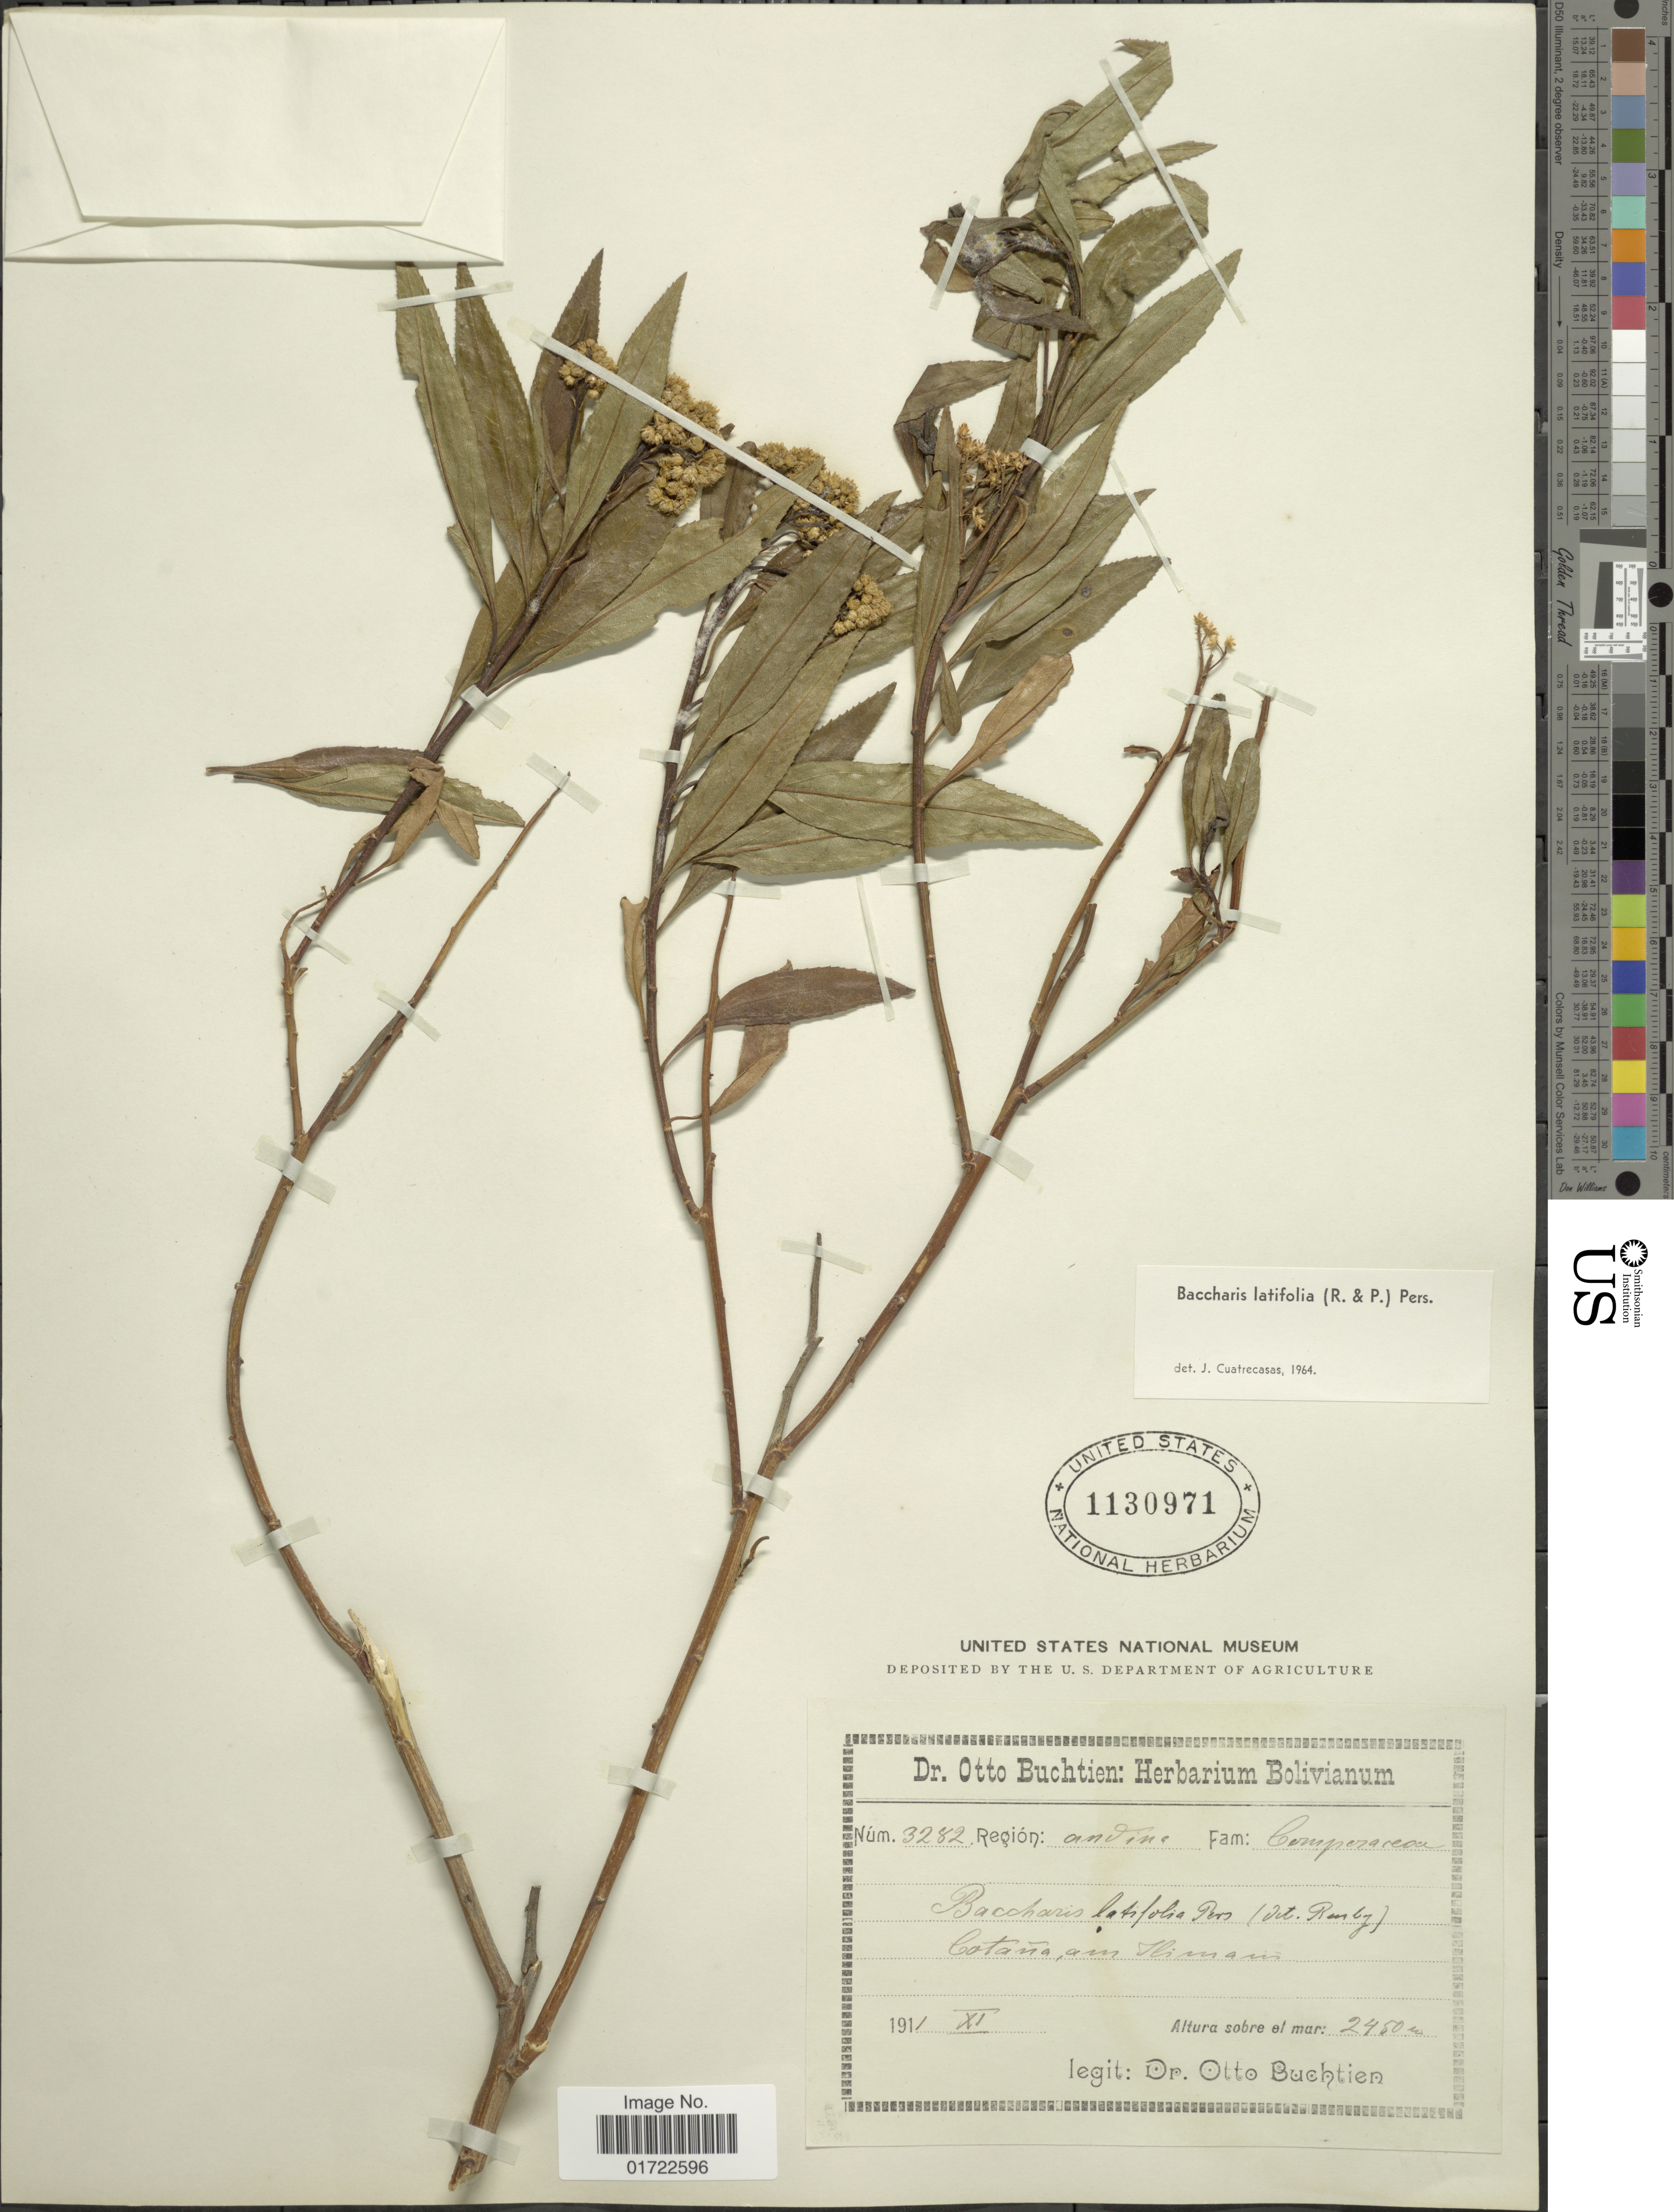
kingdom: Plantae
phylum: Tracheophyta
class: Magnoliopsida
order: Asterales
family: Asteraceae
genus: Baccharis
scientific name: Baccharis latifolia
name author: (Ruiz & Pav.) Pers.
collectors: O. Buchtien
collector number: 3282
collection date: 1911-11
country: Bolivia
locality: Region: Andine, Cotaña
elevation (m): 2450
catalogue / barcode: US 1130971